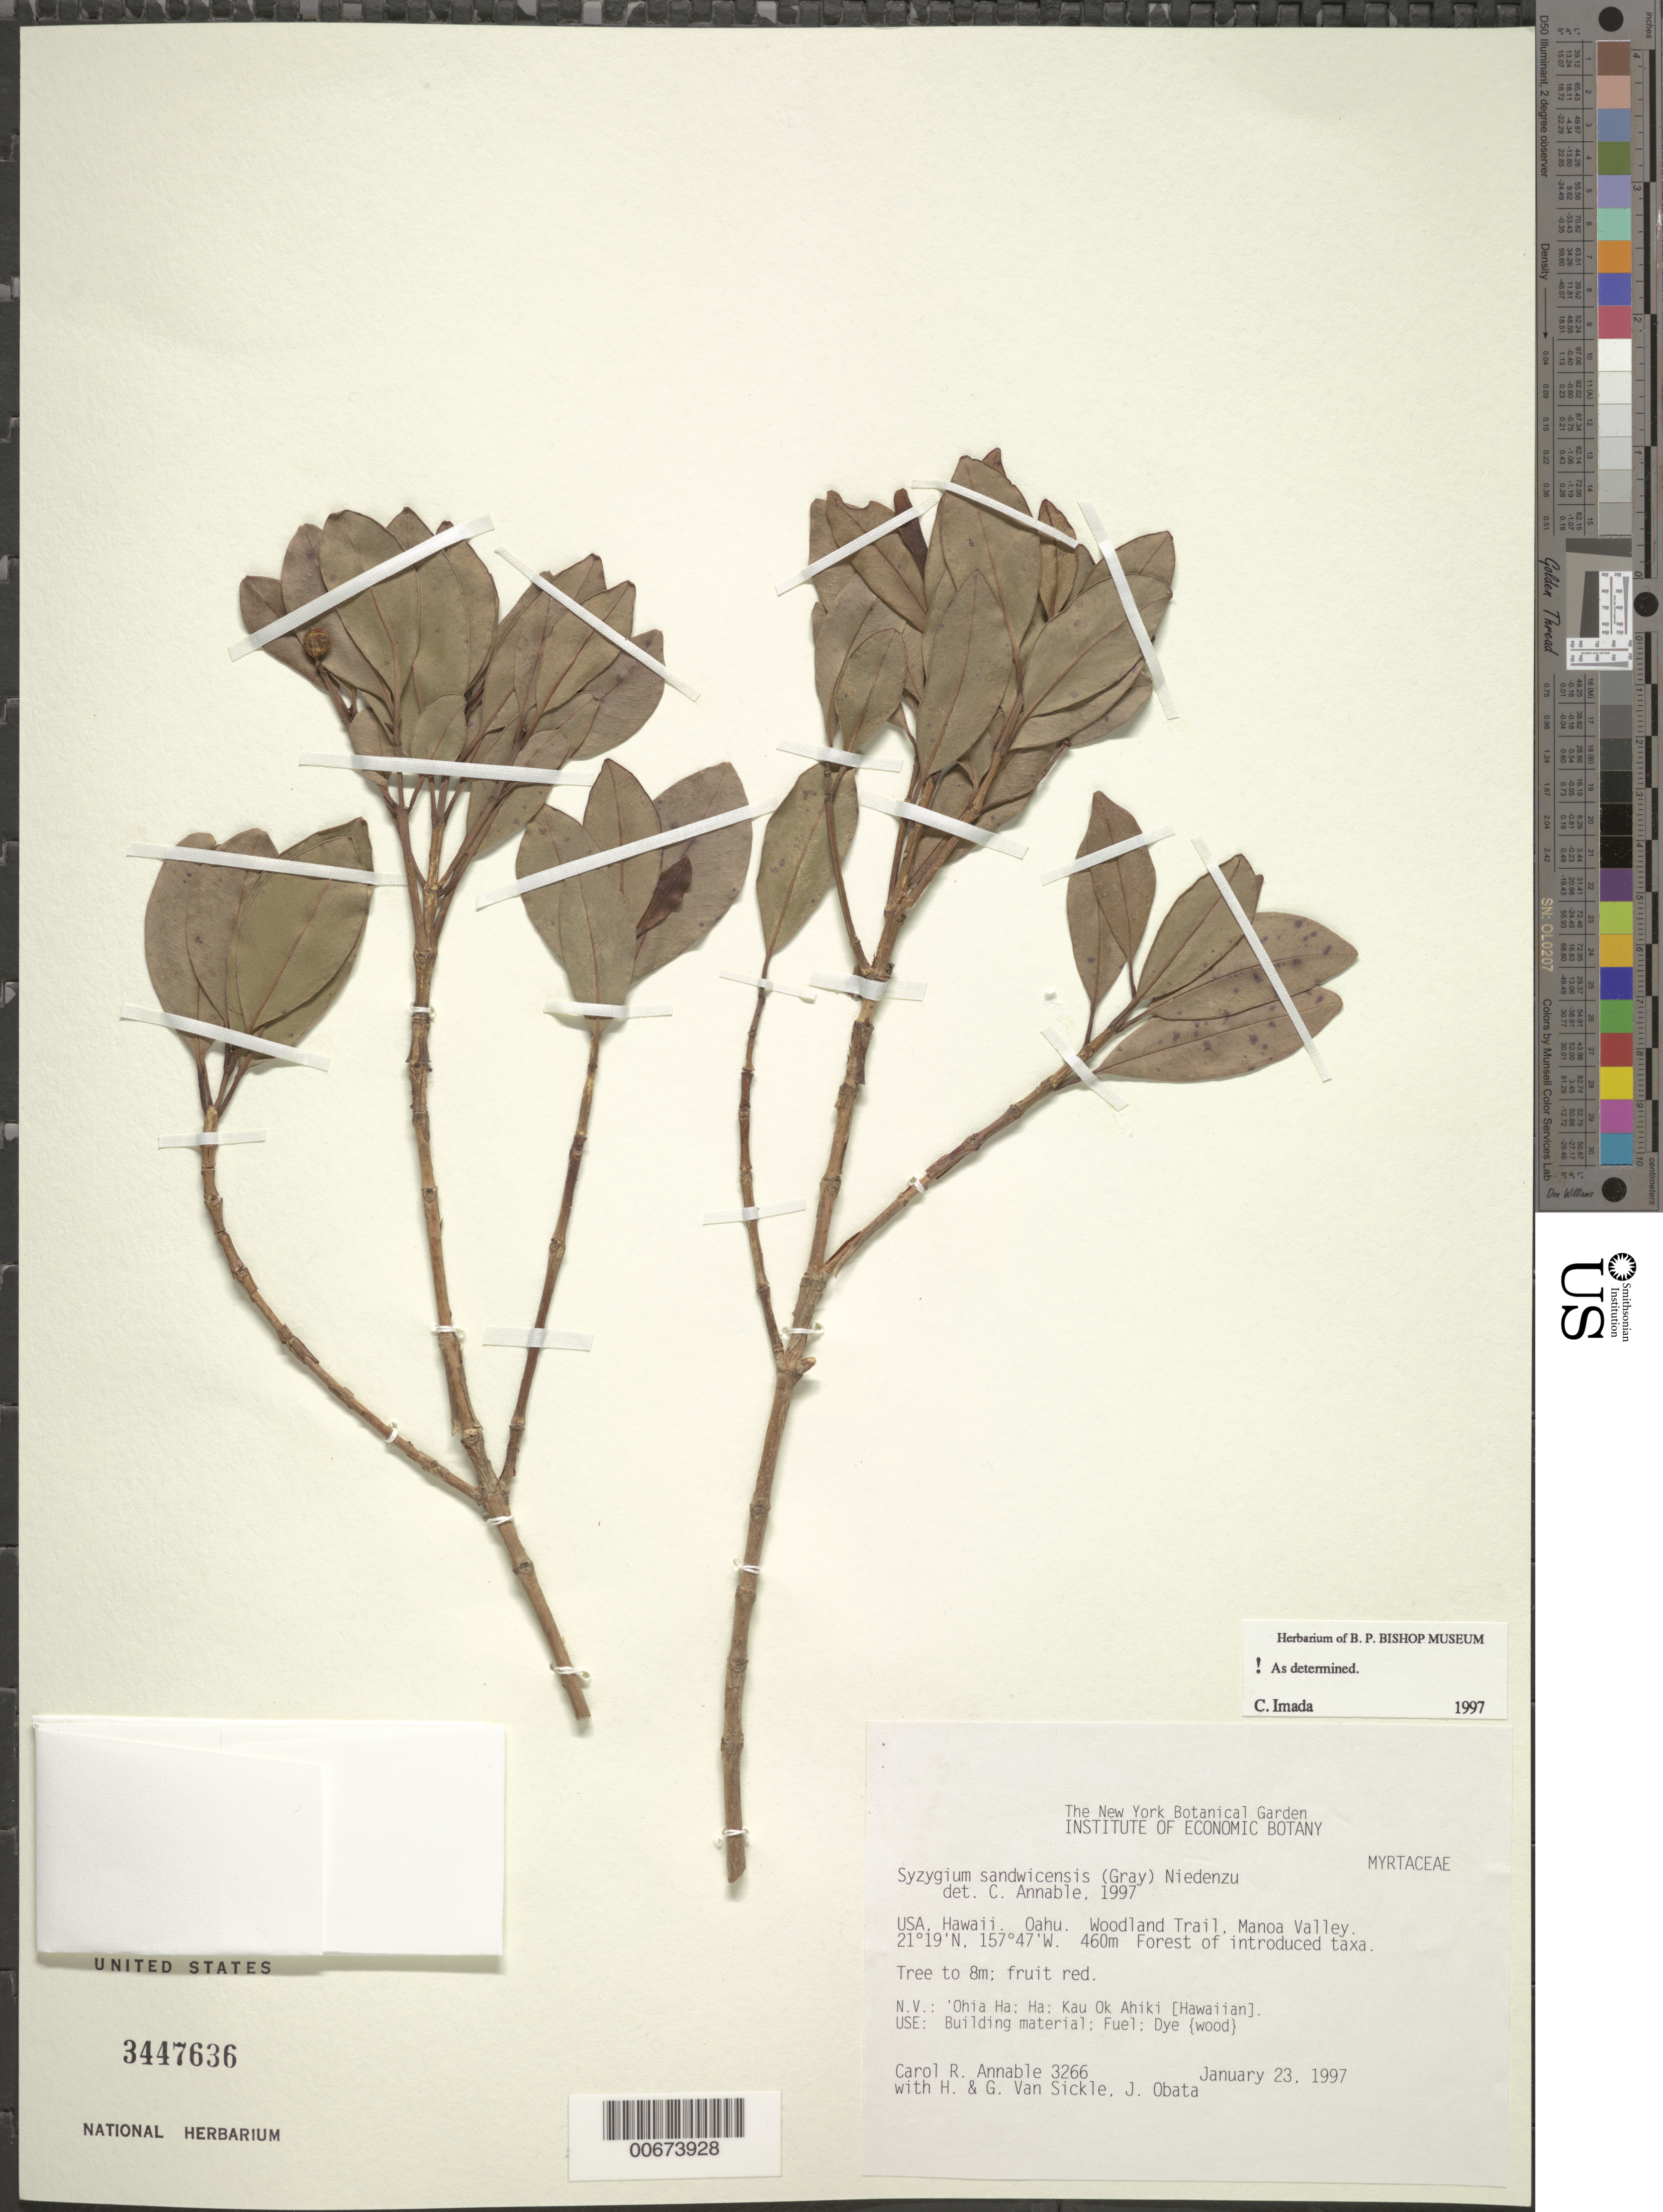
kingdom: Plantae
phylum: Tracheophyta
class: Magnoliopsida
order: Myrtales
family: Myrtaceae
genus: Syzygium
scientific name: Syzygium sandwicense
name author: (A. Gray) Müll. Stuttg.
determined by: Imada, C.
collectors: C. R. Annable, H. Van Sickle, G. A. Van Sickle & J. Obata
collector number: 3266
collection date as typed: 23 Jan 1997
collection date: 1997-01-23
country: United States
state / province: Hawaii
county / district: Honolulu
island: Oahu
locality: Woodland Trail, Manoa Valley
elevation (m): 460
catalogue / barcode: US 3447636